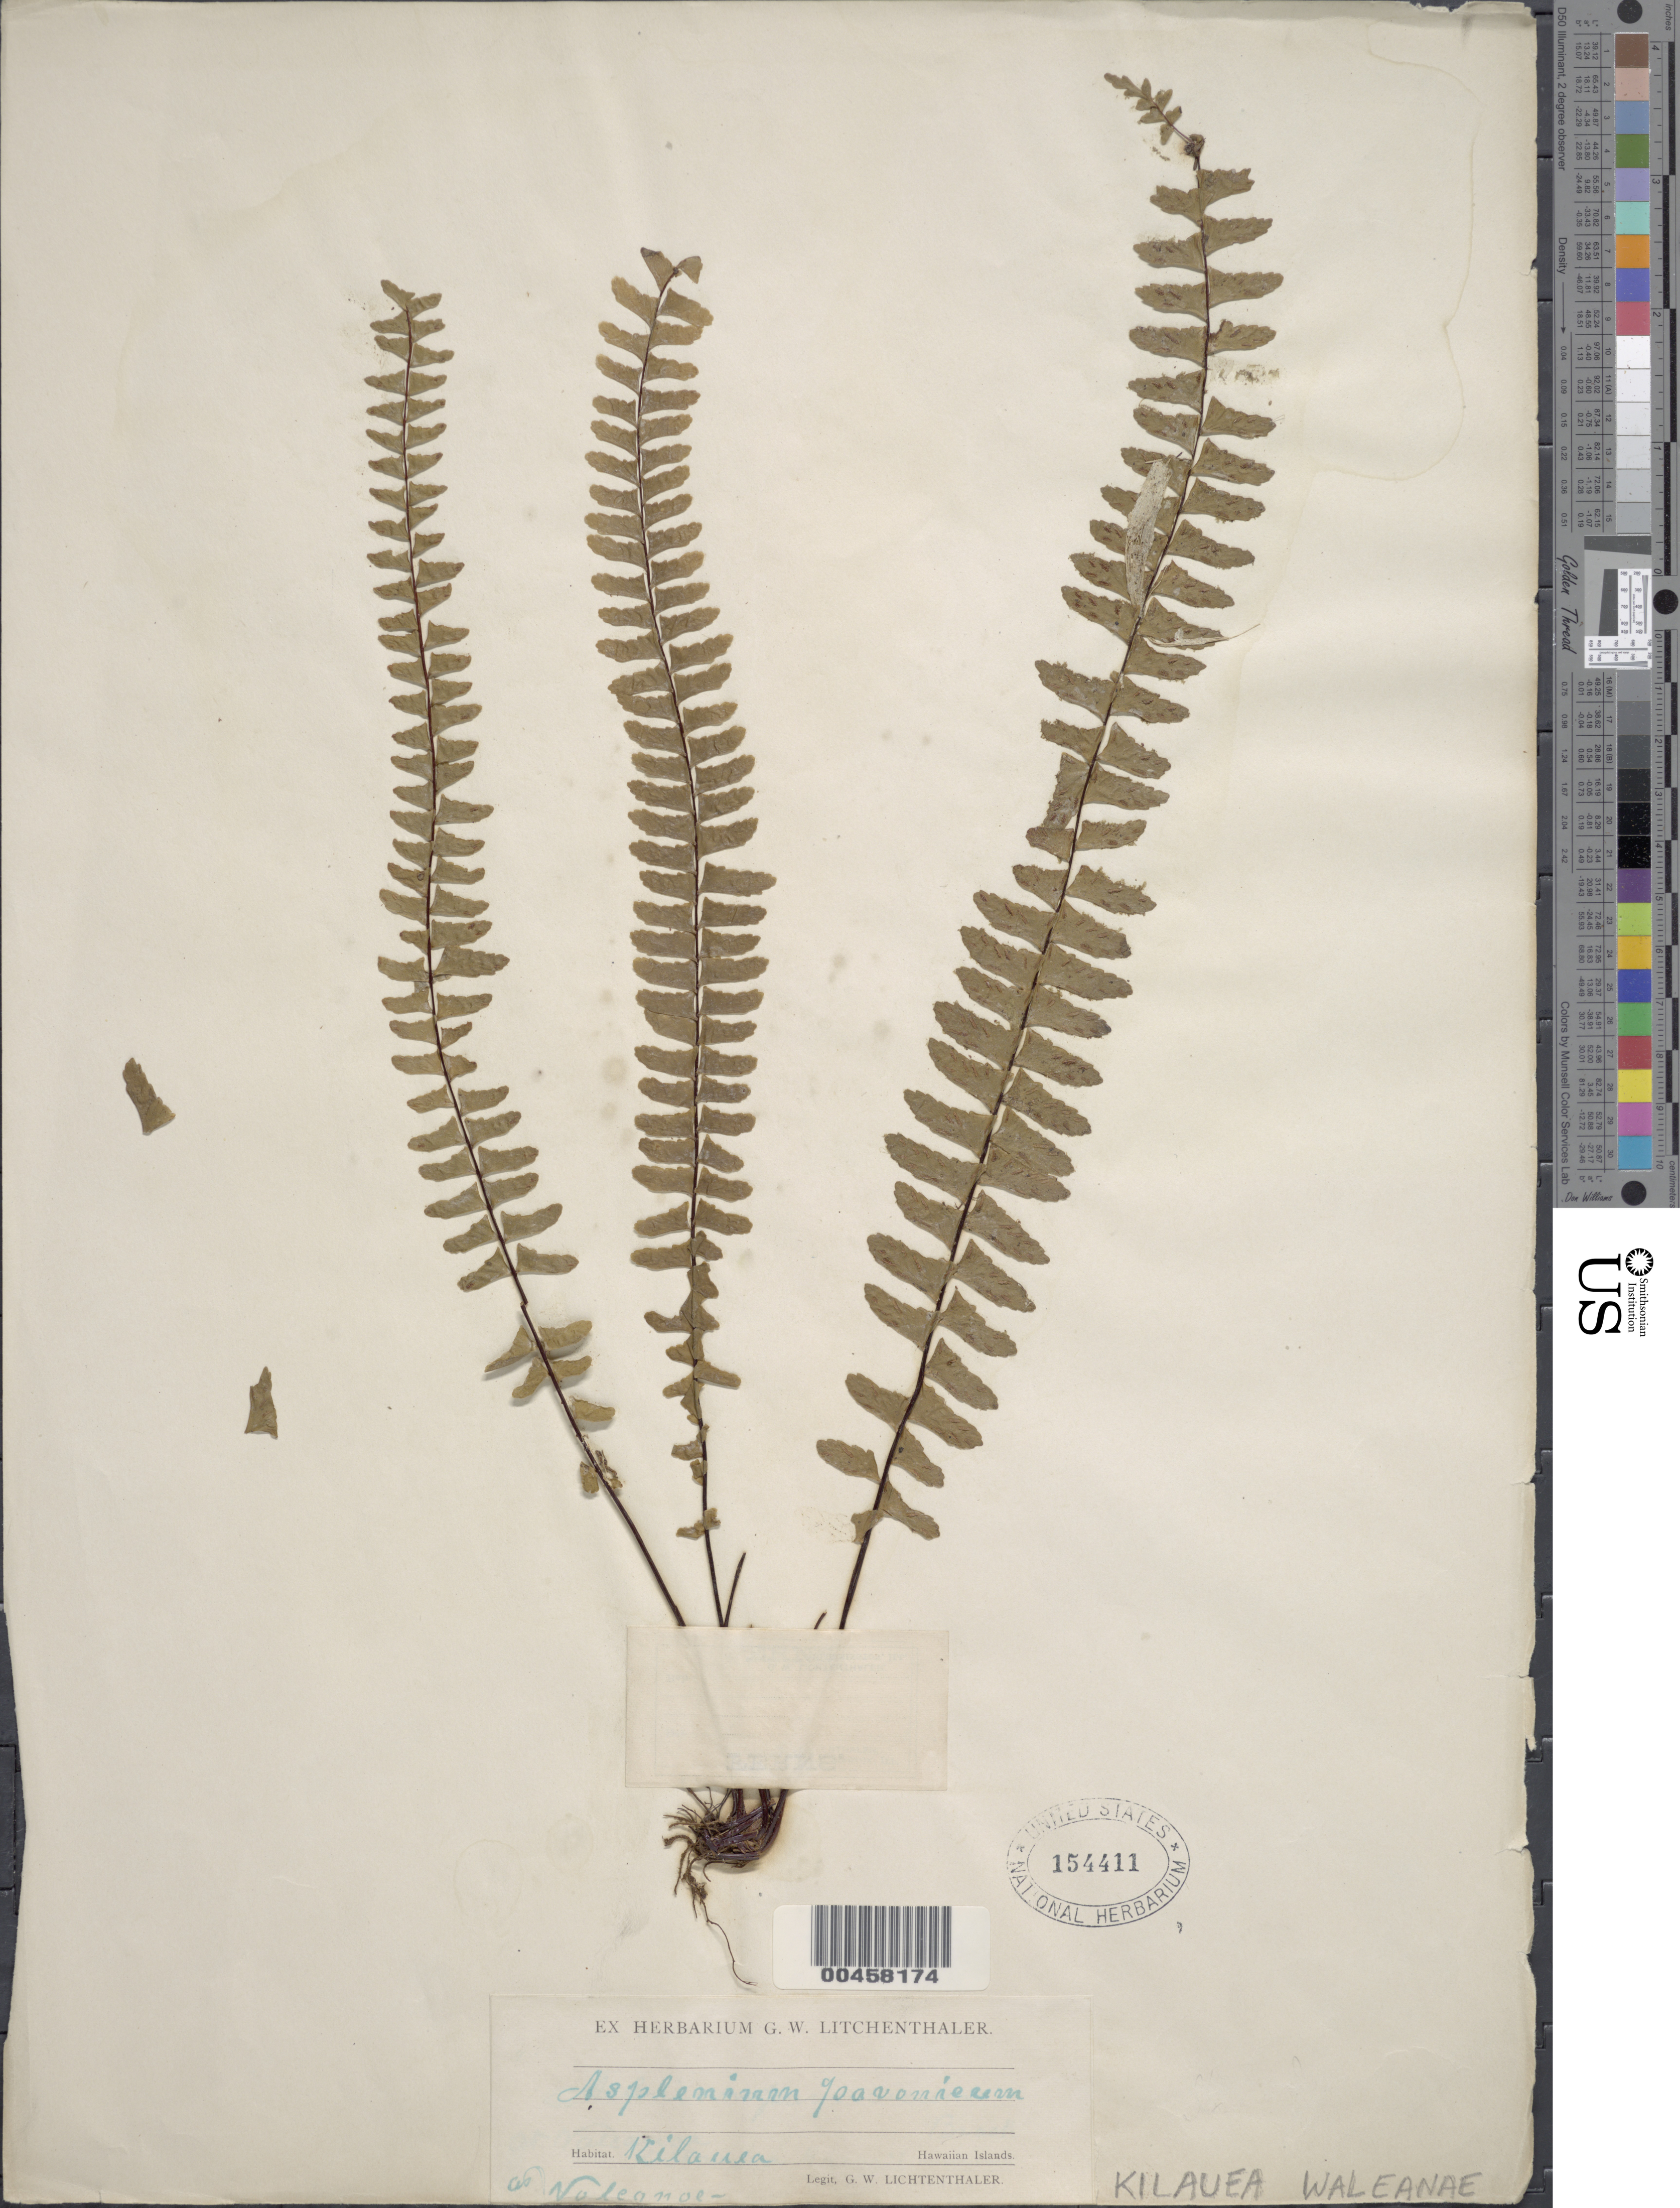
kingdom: Plantae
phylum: Tracheophyta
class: Polypodiopsida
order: Polypodiales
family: Aspleniaceae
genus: Asplenium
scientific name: Asplenium normale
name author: D. Don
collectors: G. Lichtenthaler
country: United States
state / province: Hawaii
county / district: Hawaii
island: Hawaii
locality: Hawaiian Islands, Kilauea, Waleanae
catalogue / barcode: US 154411